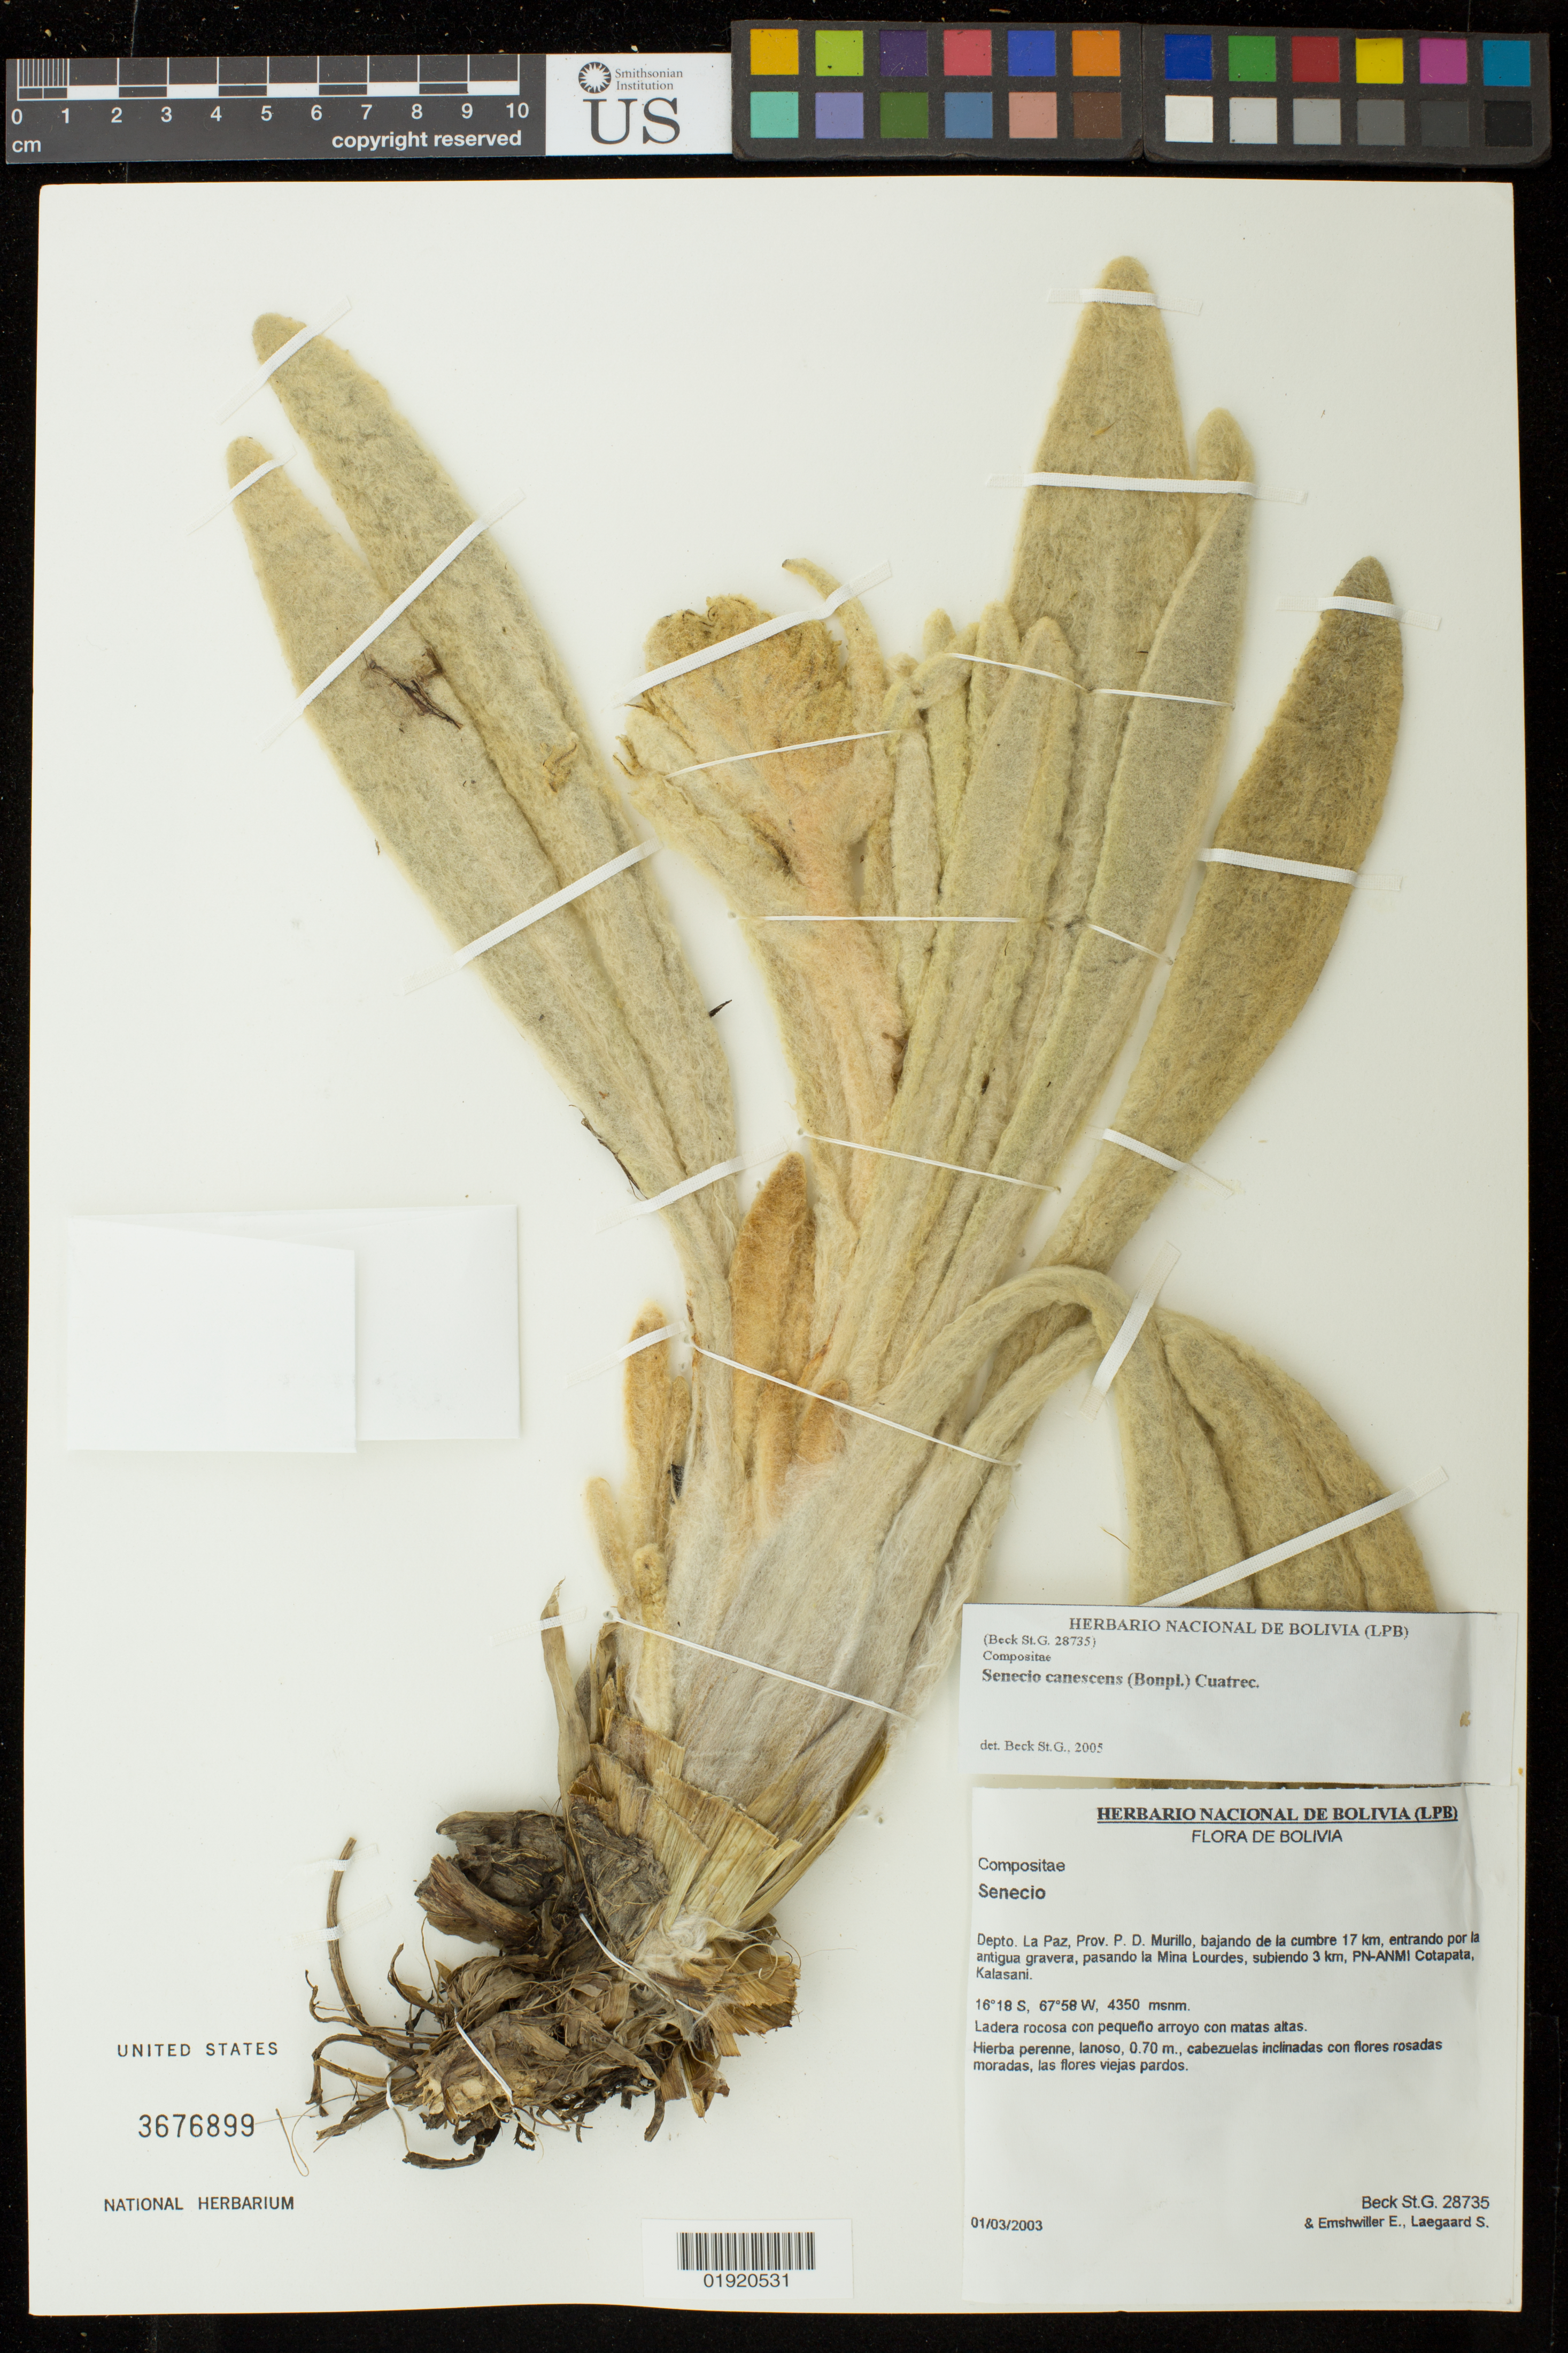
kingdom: Plantae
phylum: Tracheophyta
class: Magnoliopsida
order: Asterales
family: Asteraceae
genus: Senecio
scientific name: Senecio canescens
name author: (Bonpl.) Cuatrec.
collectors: S. Beck, E. Emshwiller & S. Lægaard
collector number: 28735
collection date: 2003-03-01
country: Bolivia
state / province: La Paz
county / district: Murillo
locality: La Paz, Prov. P.D. Murillo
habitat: Bajando de la cumbre 17 km, entrando por la antigua gravera, pasando la Mina Lourdes, subiendo 3 km.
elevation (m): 4350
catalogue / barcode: US 3676899